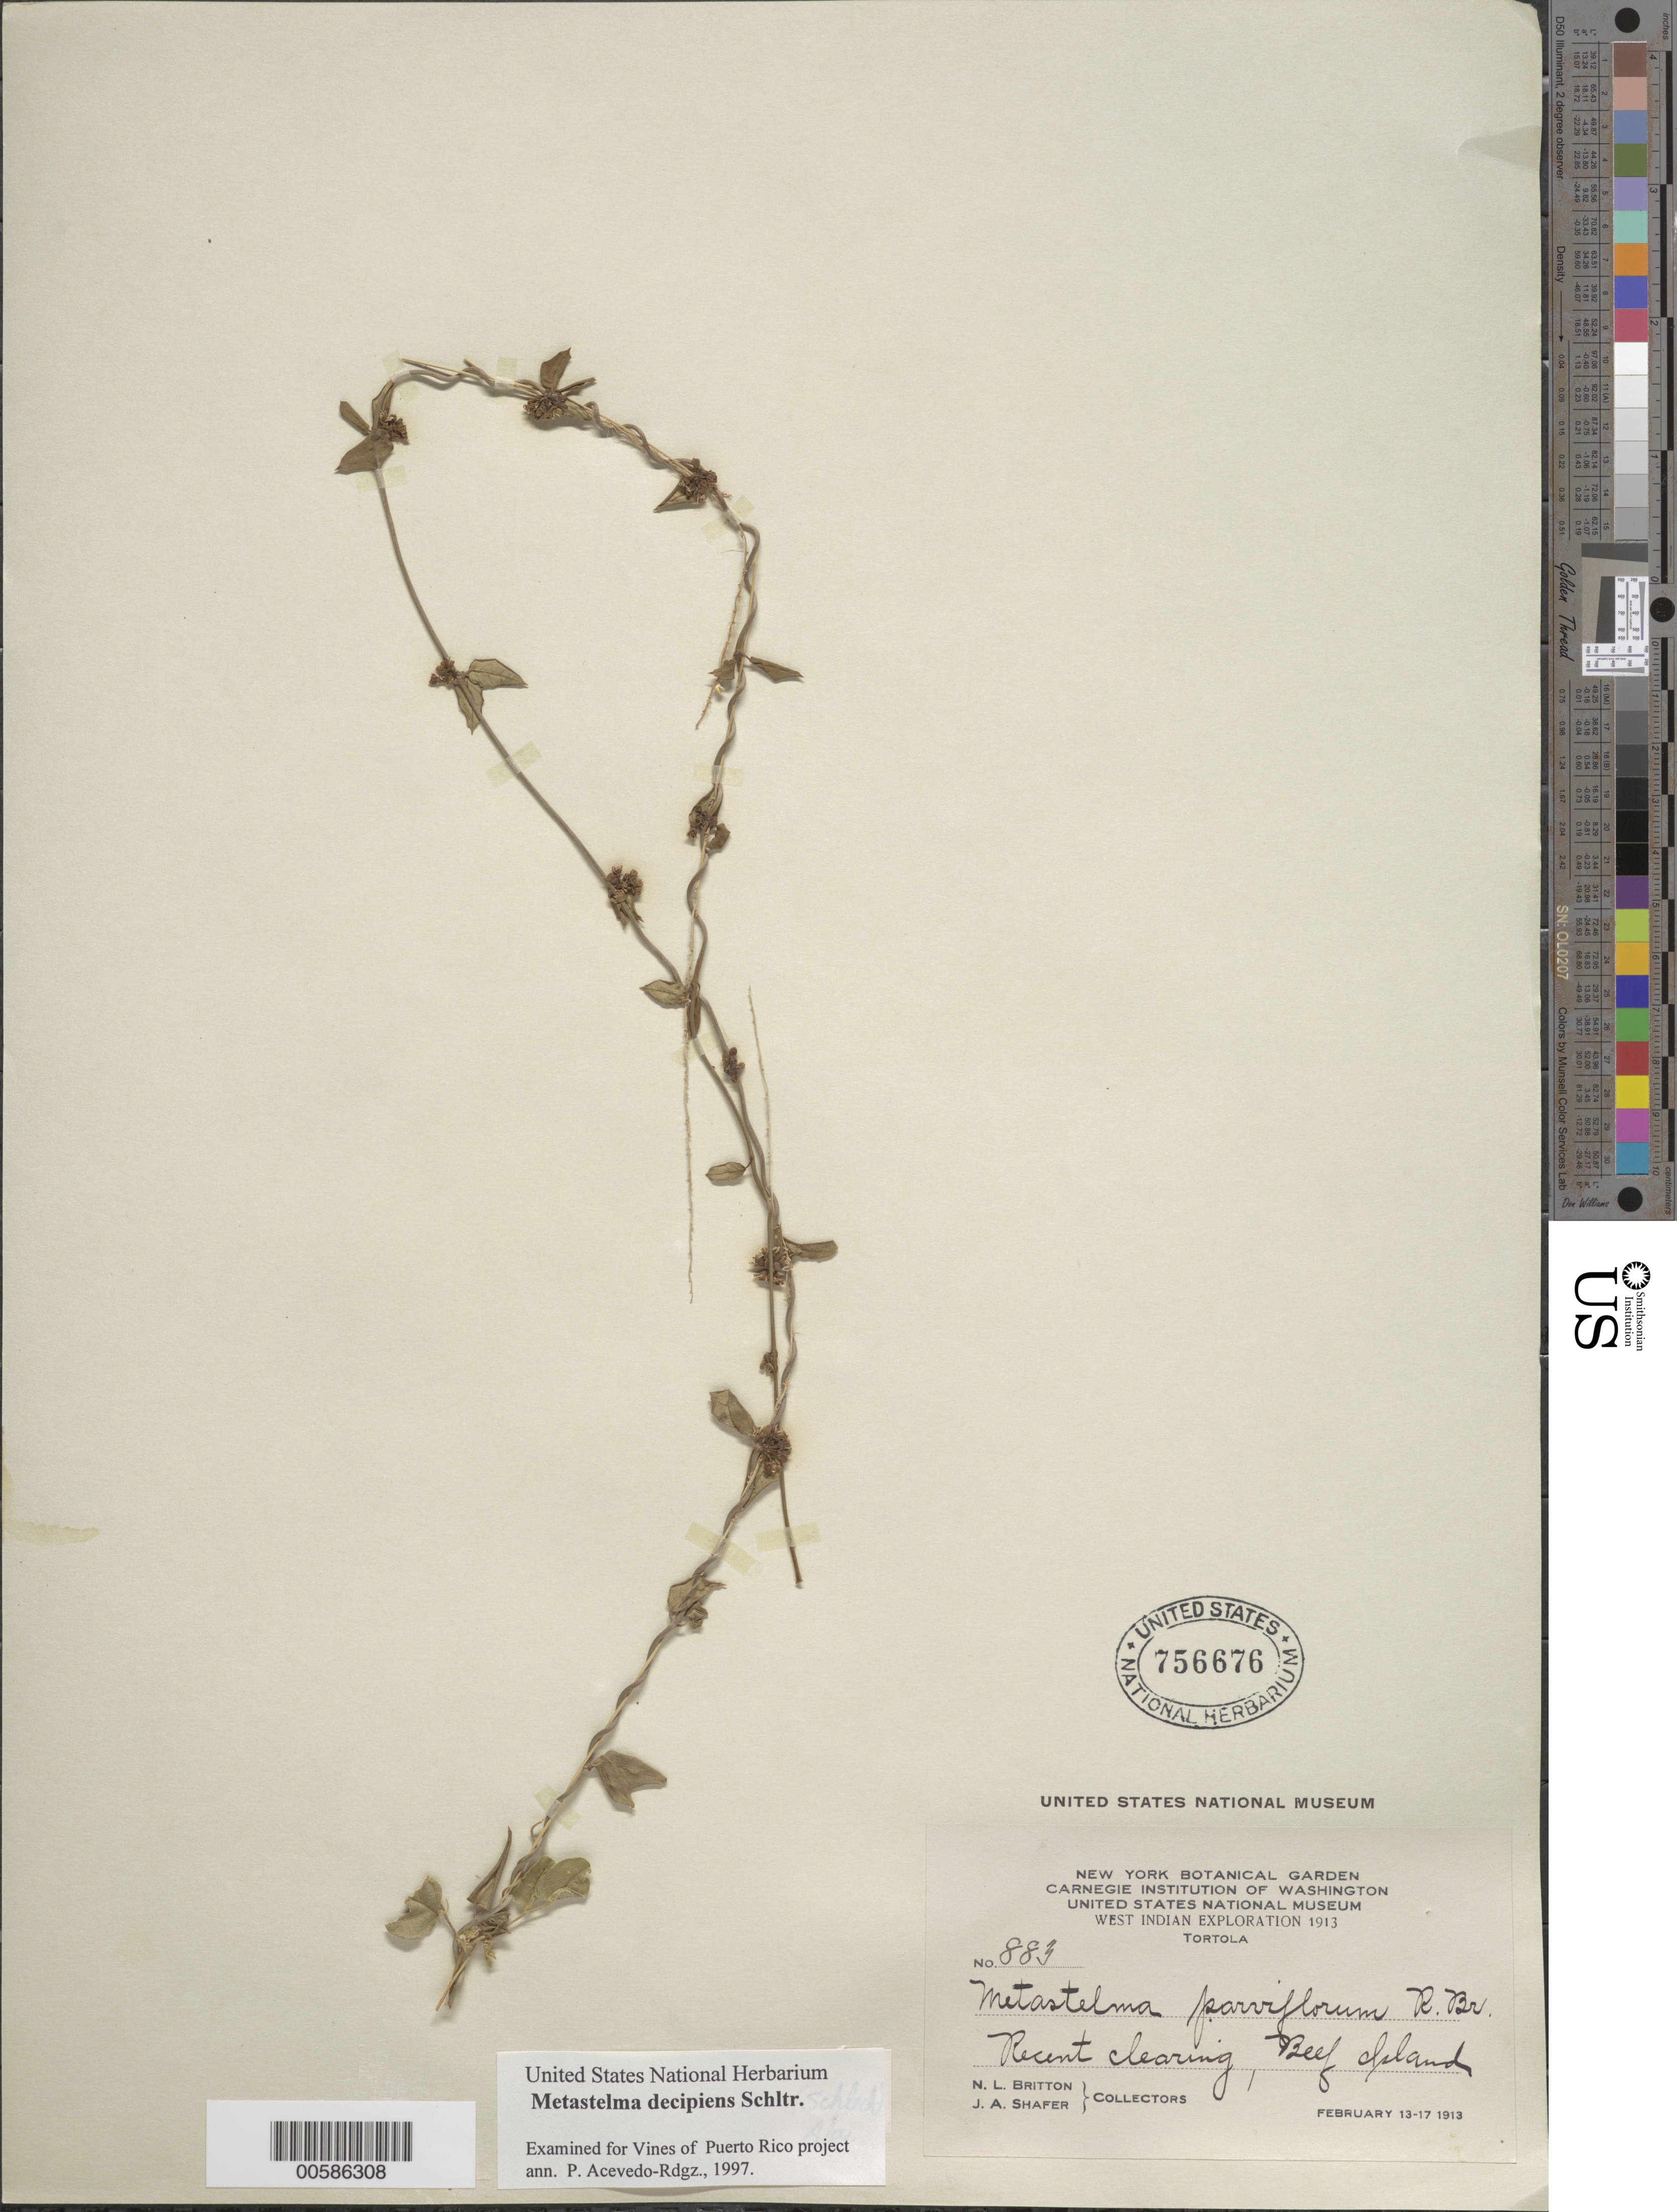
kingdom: Plantae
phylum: Tracheophyta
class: Magnoliopsida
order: Gentianales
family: Apocynaceae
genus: Metastelma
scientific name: Metastelma decipiens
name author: Schltr.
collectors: N. Britton & J. A. Shafer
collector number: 883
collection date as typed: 13 Feb 1913 to 17 Feb 1913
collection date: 1913-02-13/1913-02-17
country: British Virgin Islands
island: Tortola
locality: Beef Island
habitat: Recent clearing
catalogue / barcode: US 756676